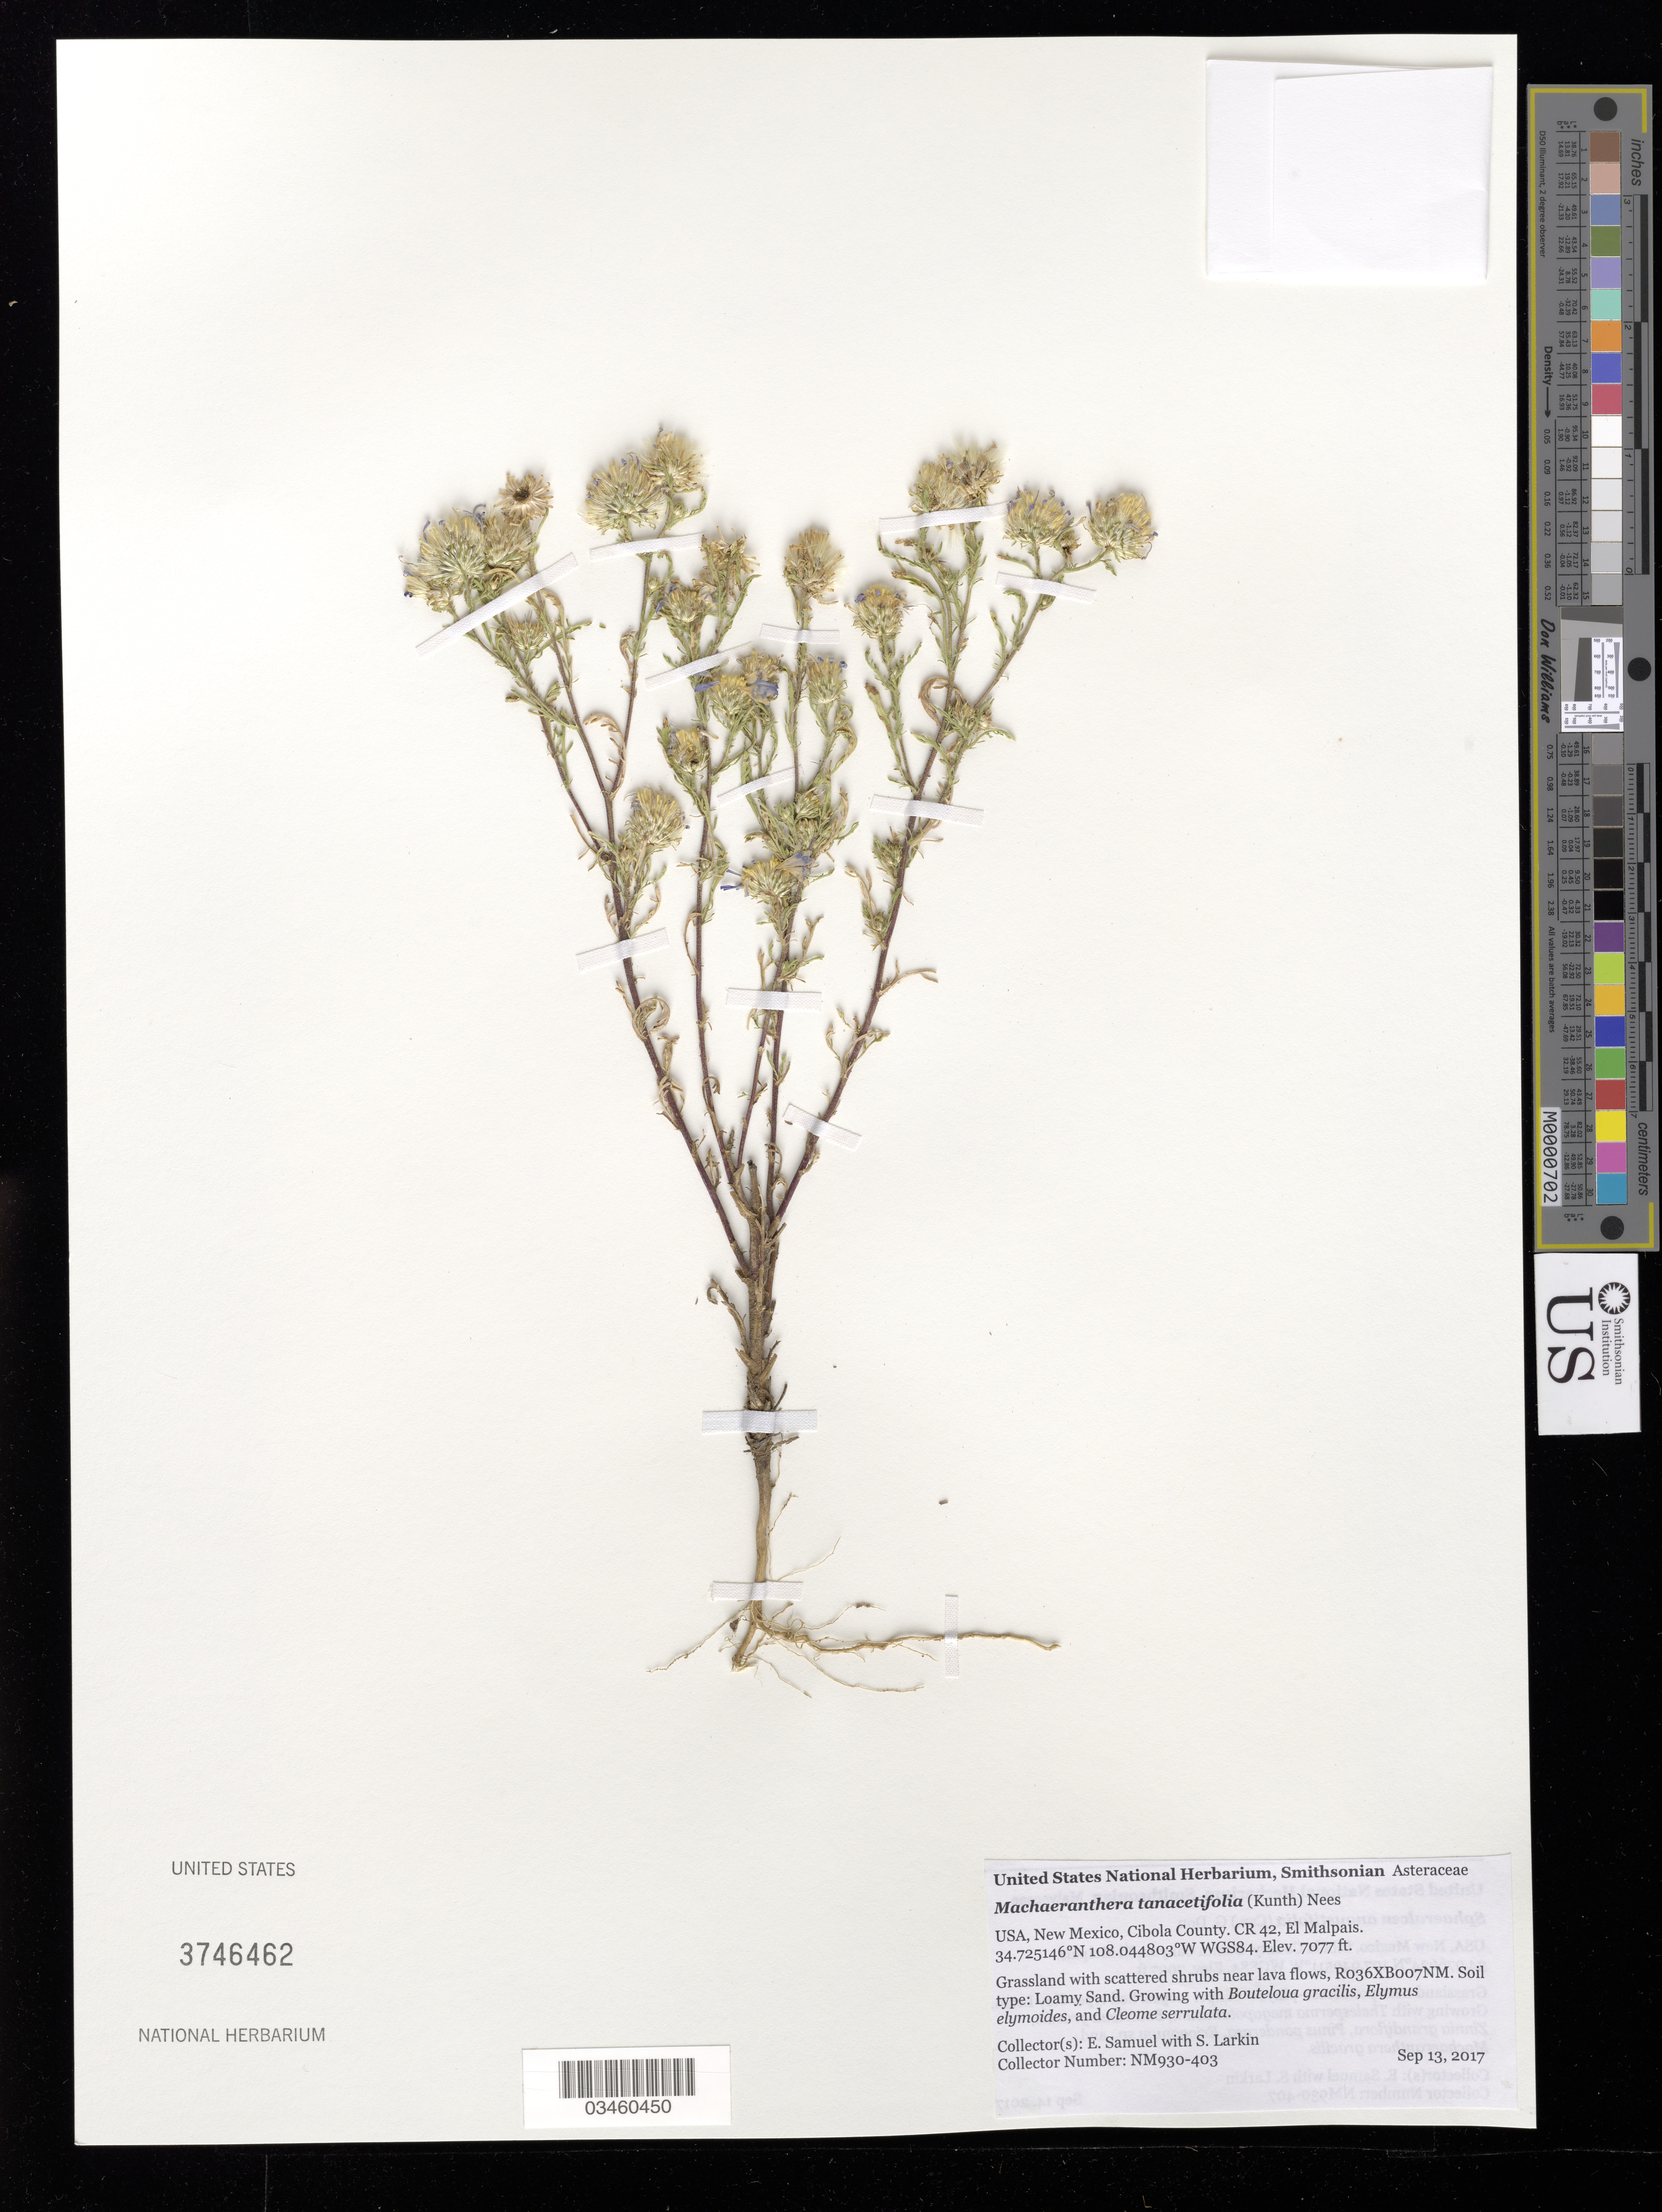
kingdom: Plantae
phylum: Tracheophyta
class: Magnoliopsida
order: Asterales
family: Asteraceae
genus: Machaeranthera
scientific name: Machaeranthera tanacetifolia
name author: (Kunth) Nees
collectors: E. Samuel & S. Larkin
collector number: NM930-403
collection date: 2017-09-13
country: United States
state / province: New Mexico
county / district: Cibola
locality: El Malpais, CR42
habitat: R036XB007NM. Grassland with scattered shrubs near lava flows. Loamy Sand.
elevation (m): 2157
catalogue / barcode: US 3746462